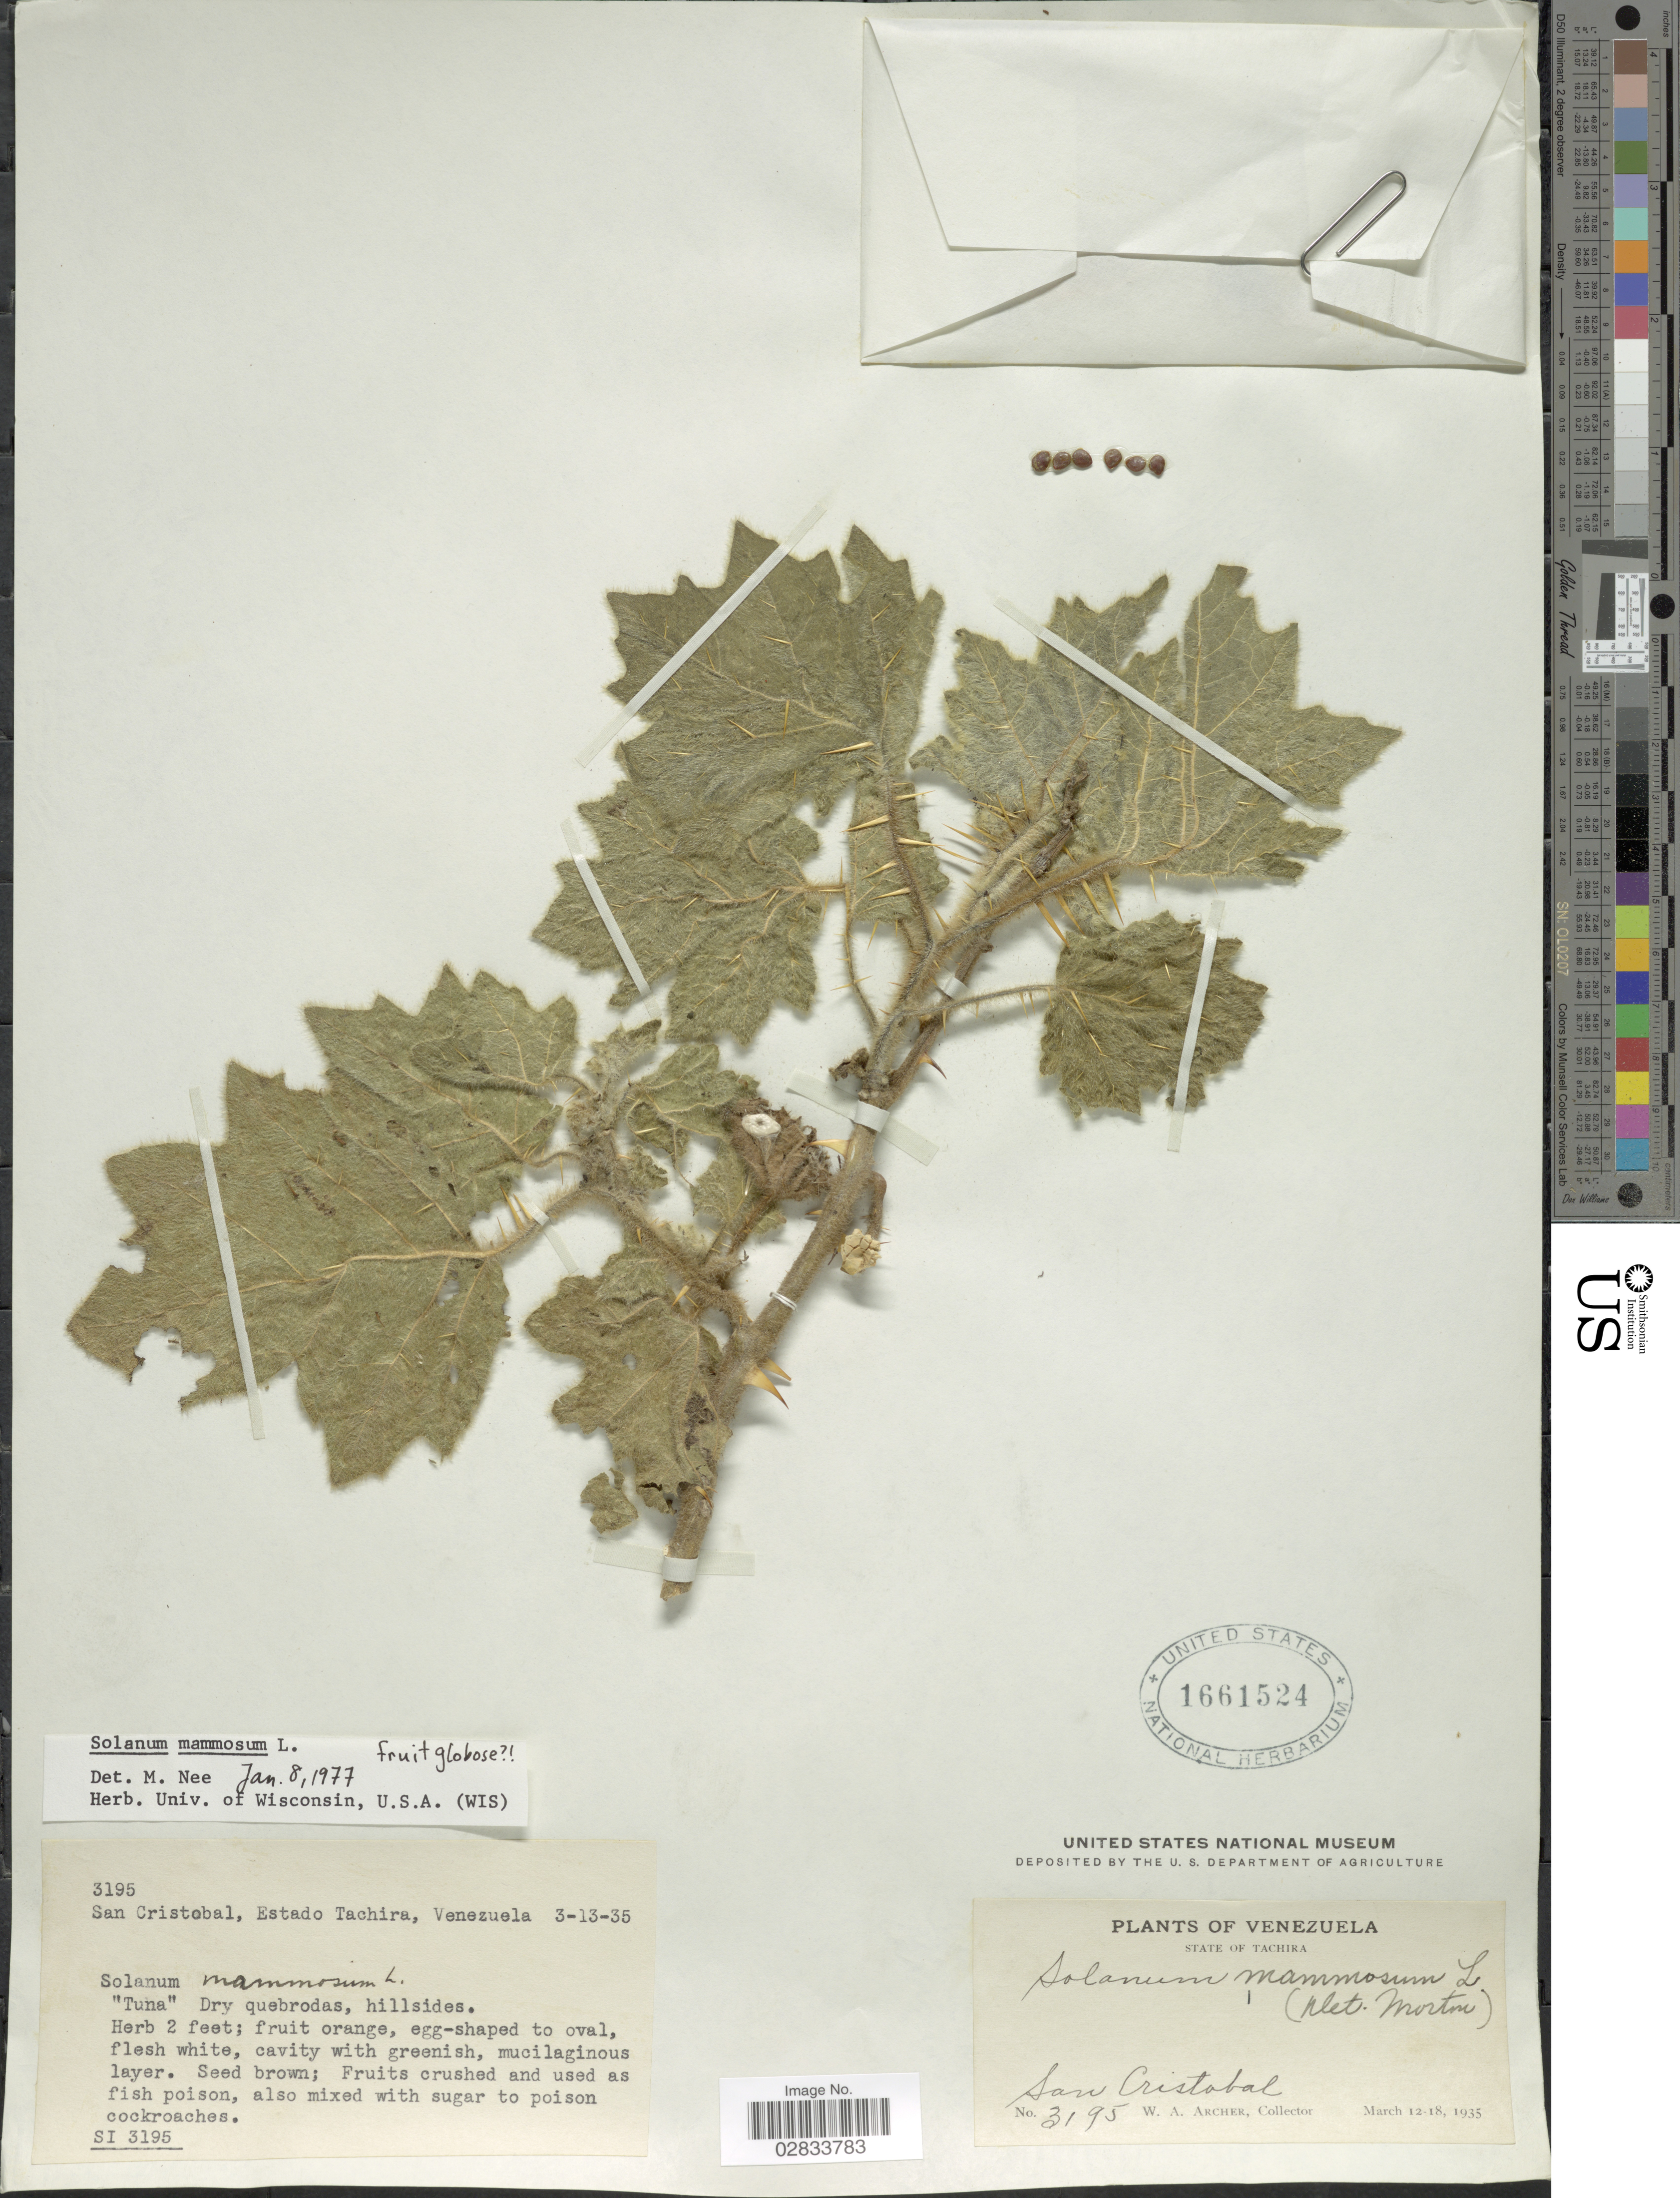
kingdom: Plantae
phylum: Tracheophyta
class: Magnoliopsida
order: Solanales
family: Solanaceae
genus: Solanum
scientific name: Solanum mammosum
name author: L.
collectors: W. Archer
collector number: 3195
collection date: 1935-03-13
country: Venezuela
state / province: Tachira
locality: State of Tachira, San Cristobal, Estado Tachira, Venezuela.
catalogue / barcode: US 1661524